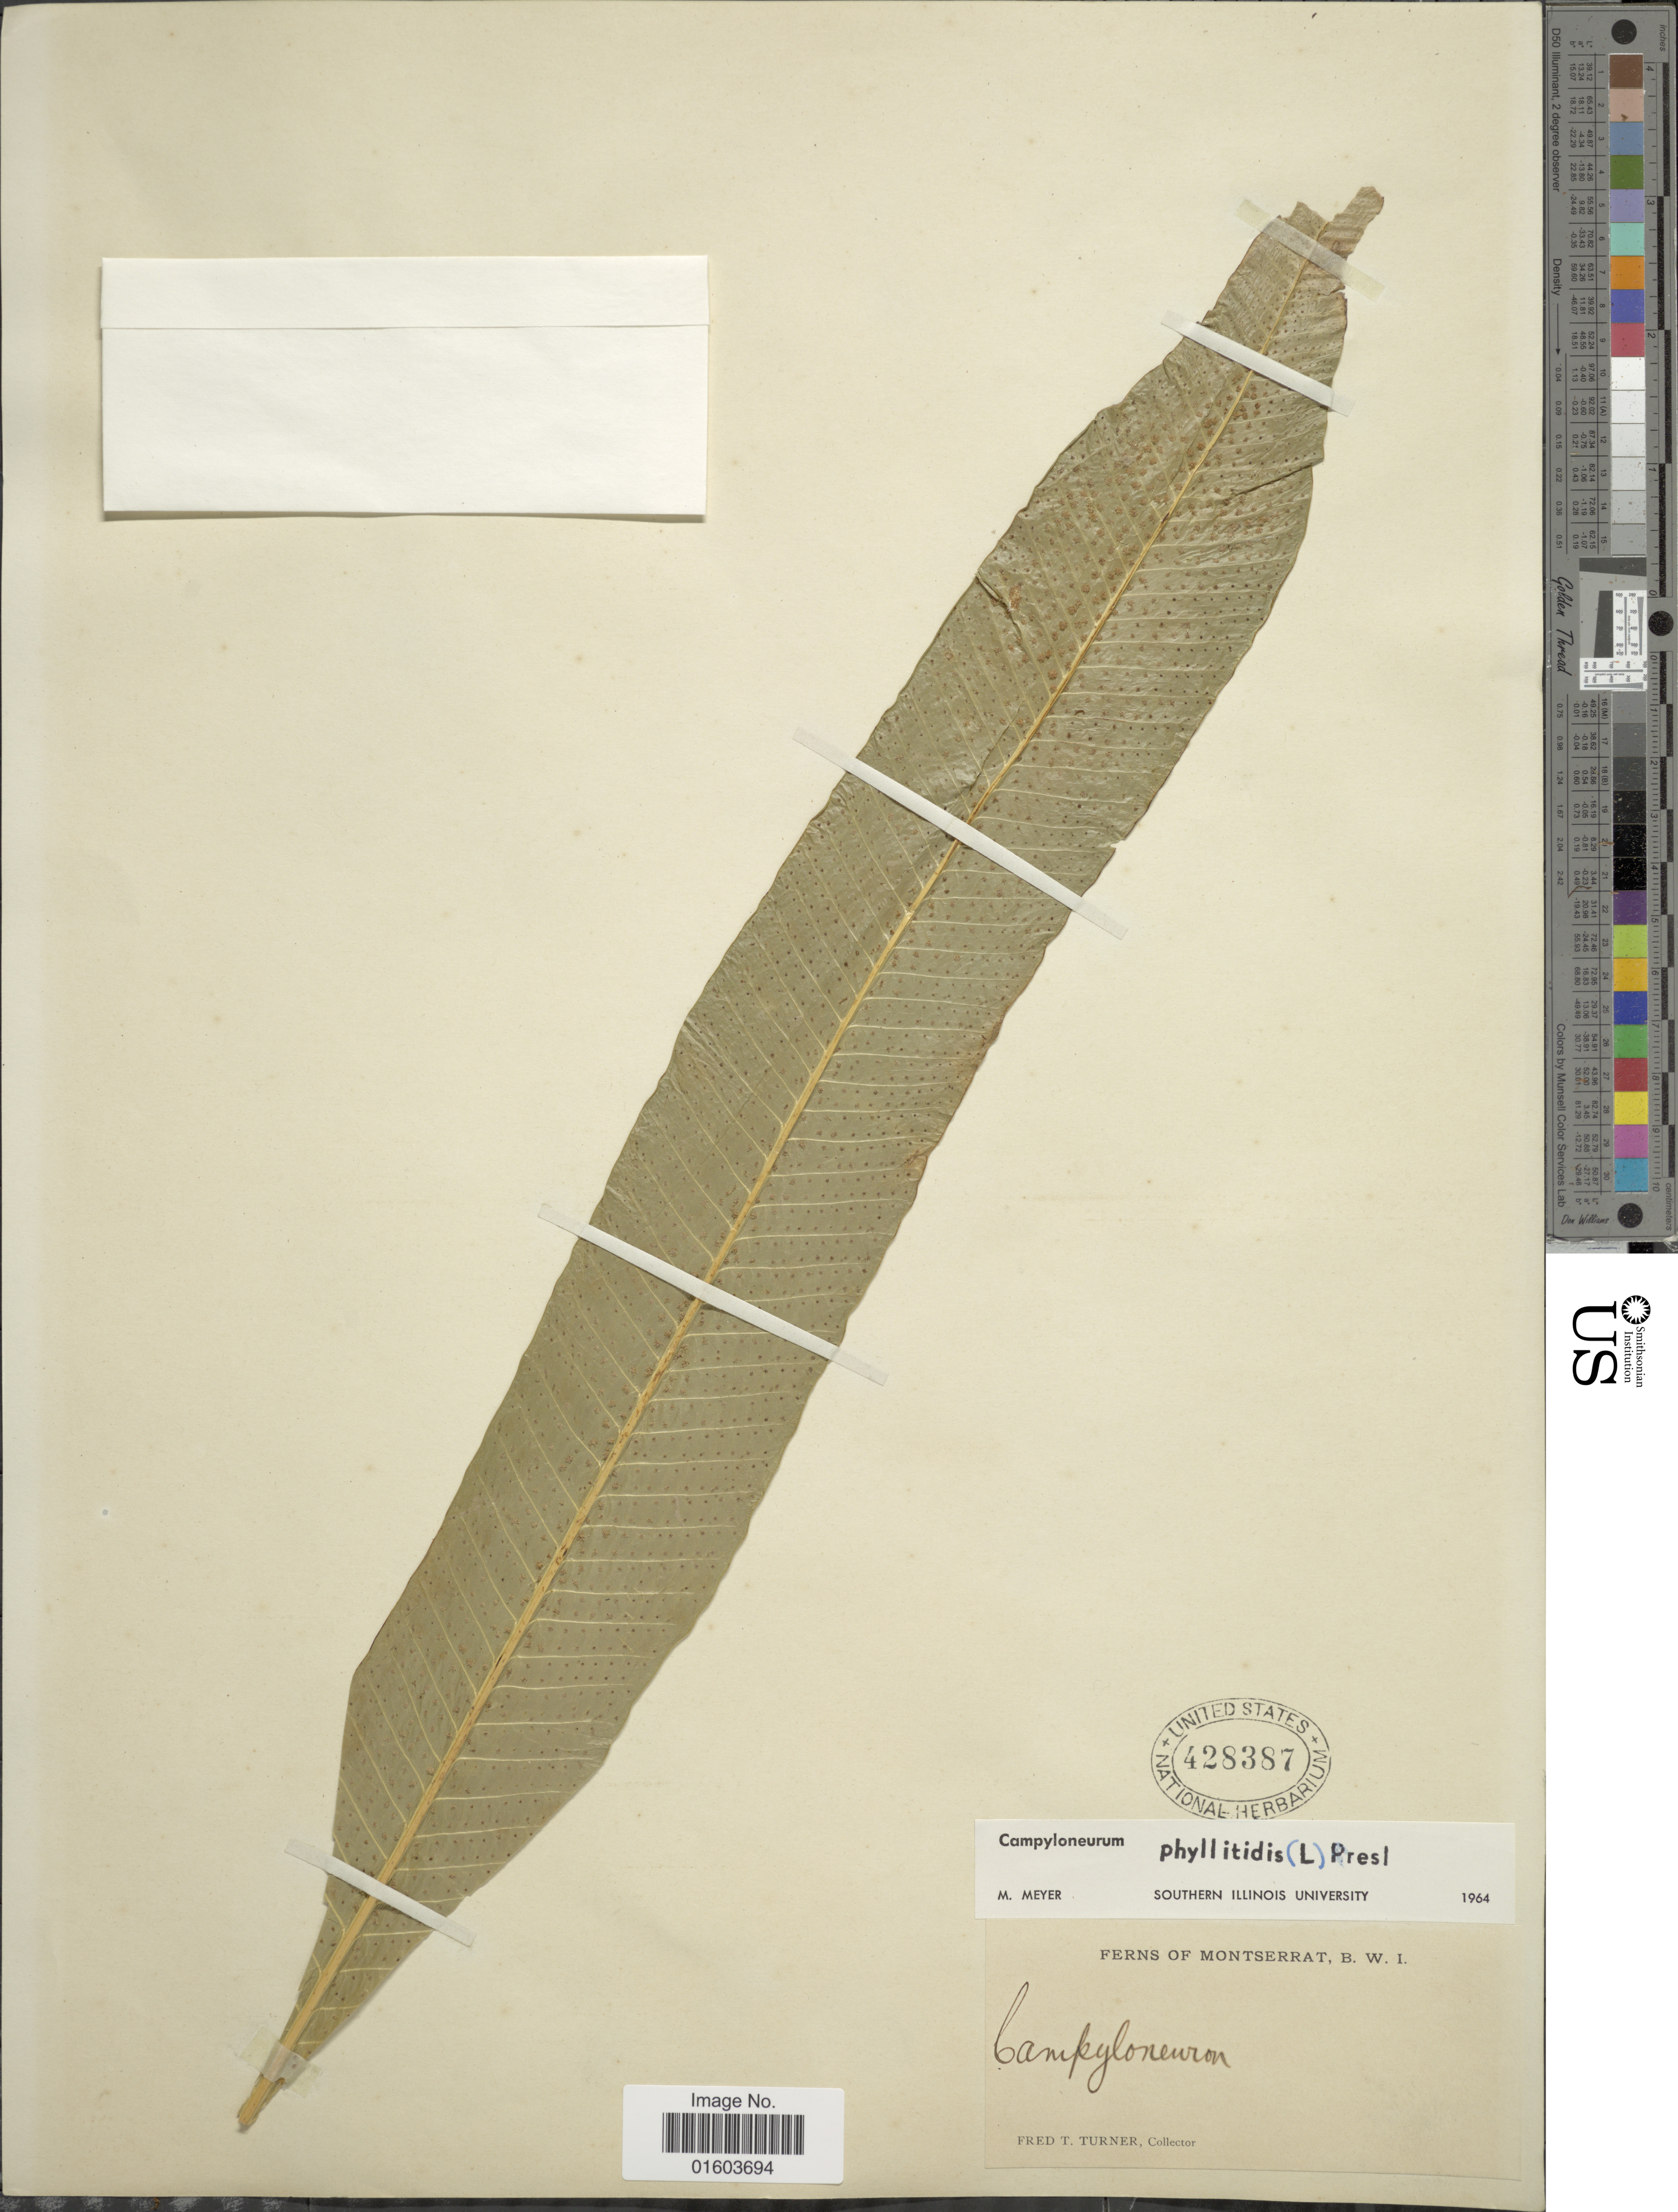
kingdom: Plantae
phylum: Tracheophyta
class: Polypodiopsida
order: Polypodiales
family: Polypodiaceae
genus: Campyloneurum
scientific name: Campyloneurum phyllitidis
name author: (L.) C. Presl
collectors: F. T. Turner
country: Montserrat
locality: Montserrat, B.W.I.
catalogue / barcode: US 428387